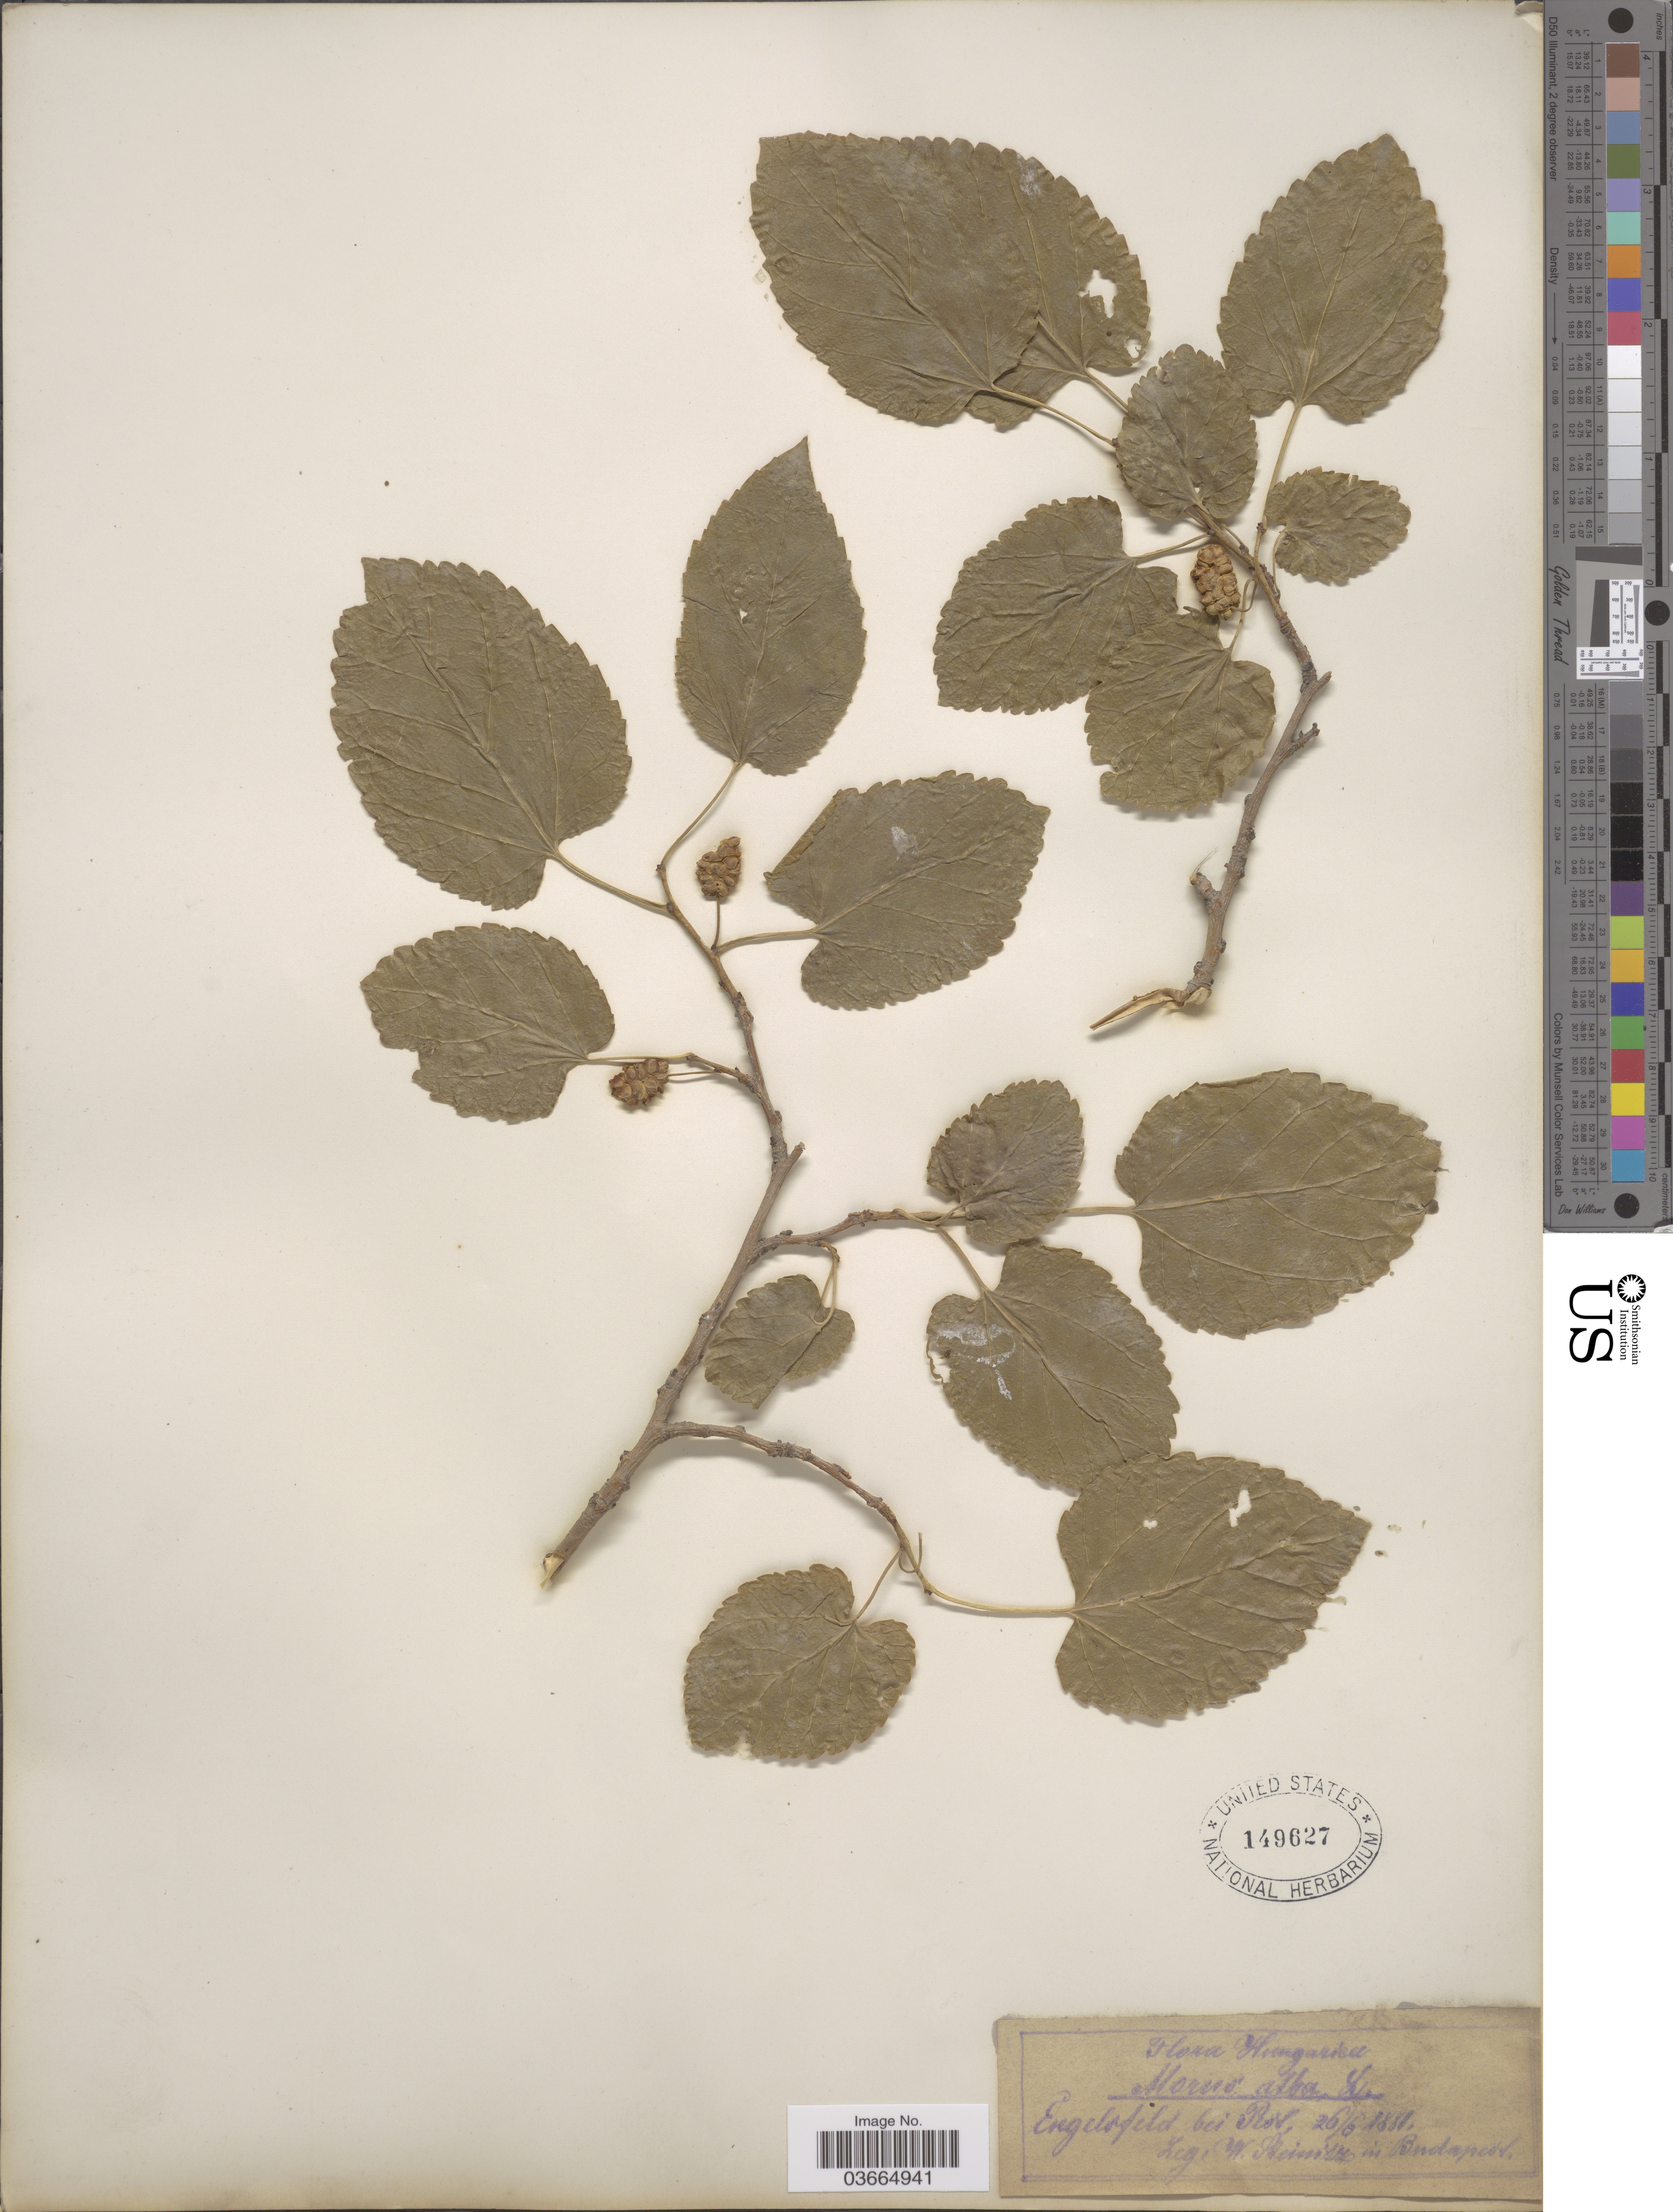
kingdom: Plantae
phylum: Tracheophyta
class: Magnoliopsida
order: Rosales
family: Moraceae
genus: Morus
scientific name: Morus alba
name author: L.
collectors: W. Reinitz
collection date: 1881-06-26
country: Hungary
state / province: Budapest, Capital District of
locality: Engelsfeld bei Rov.*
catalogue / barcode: US 149627